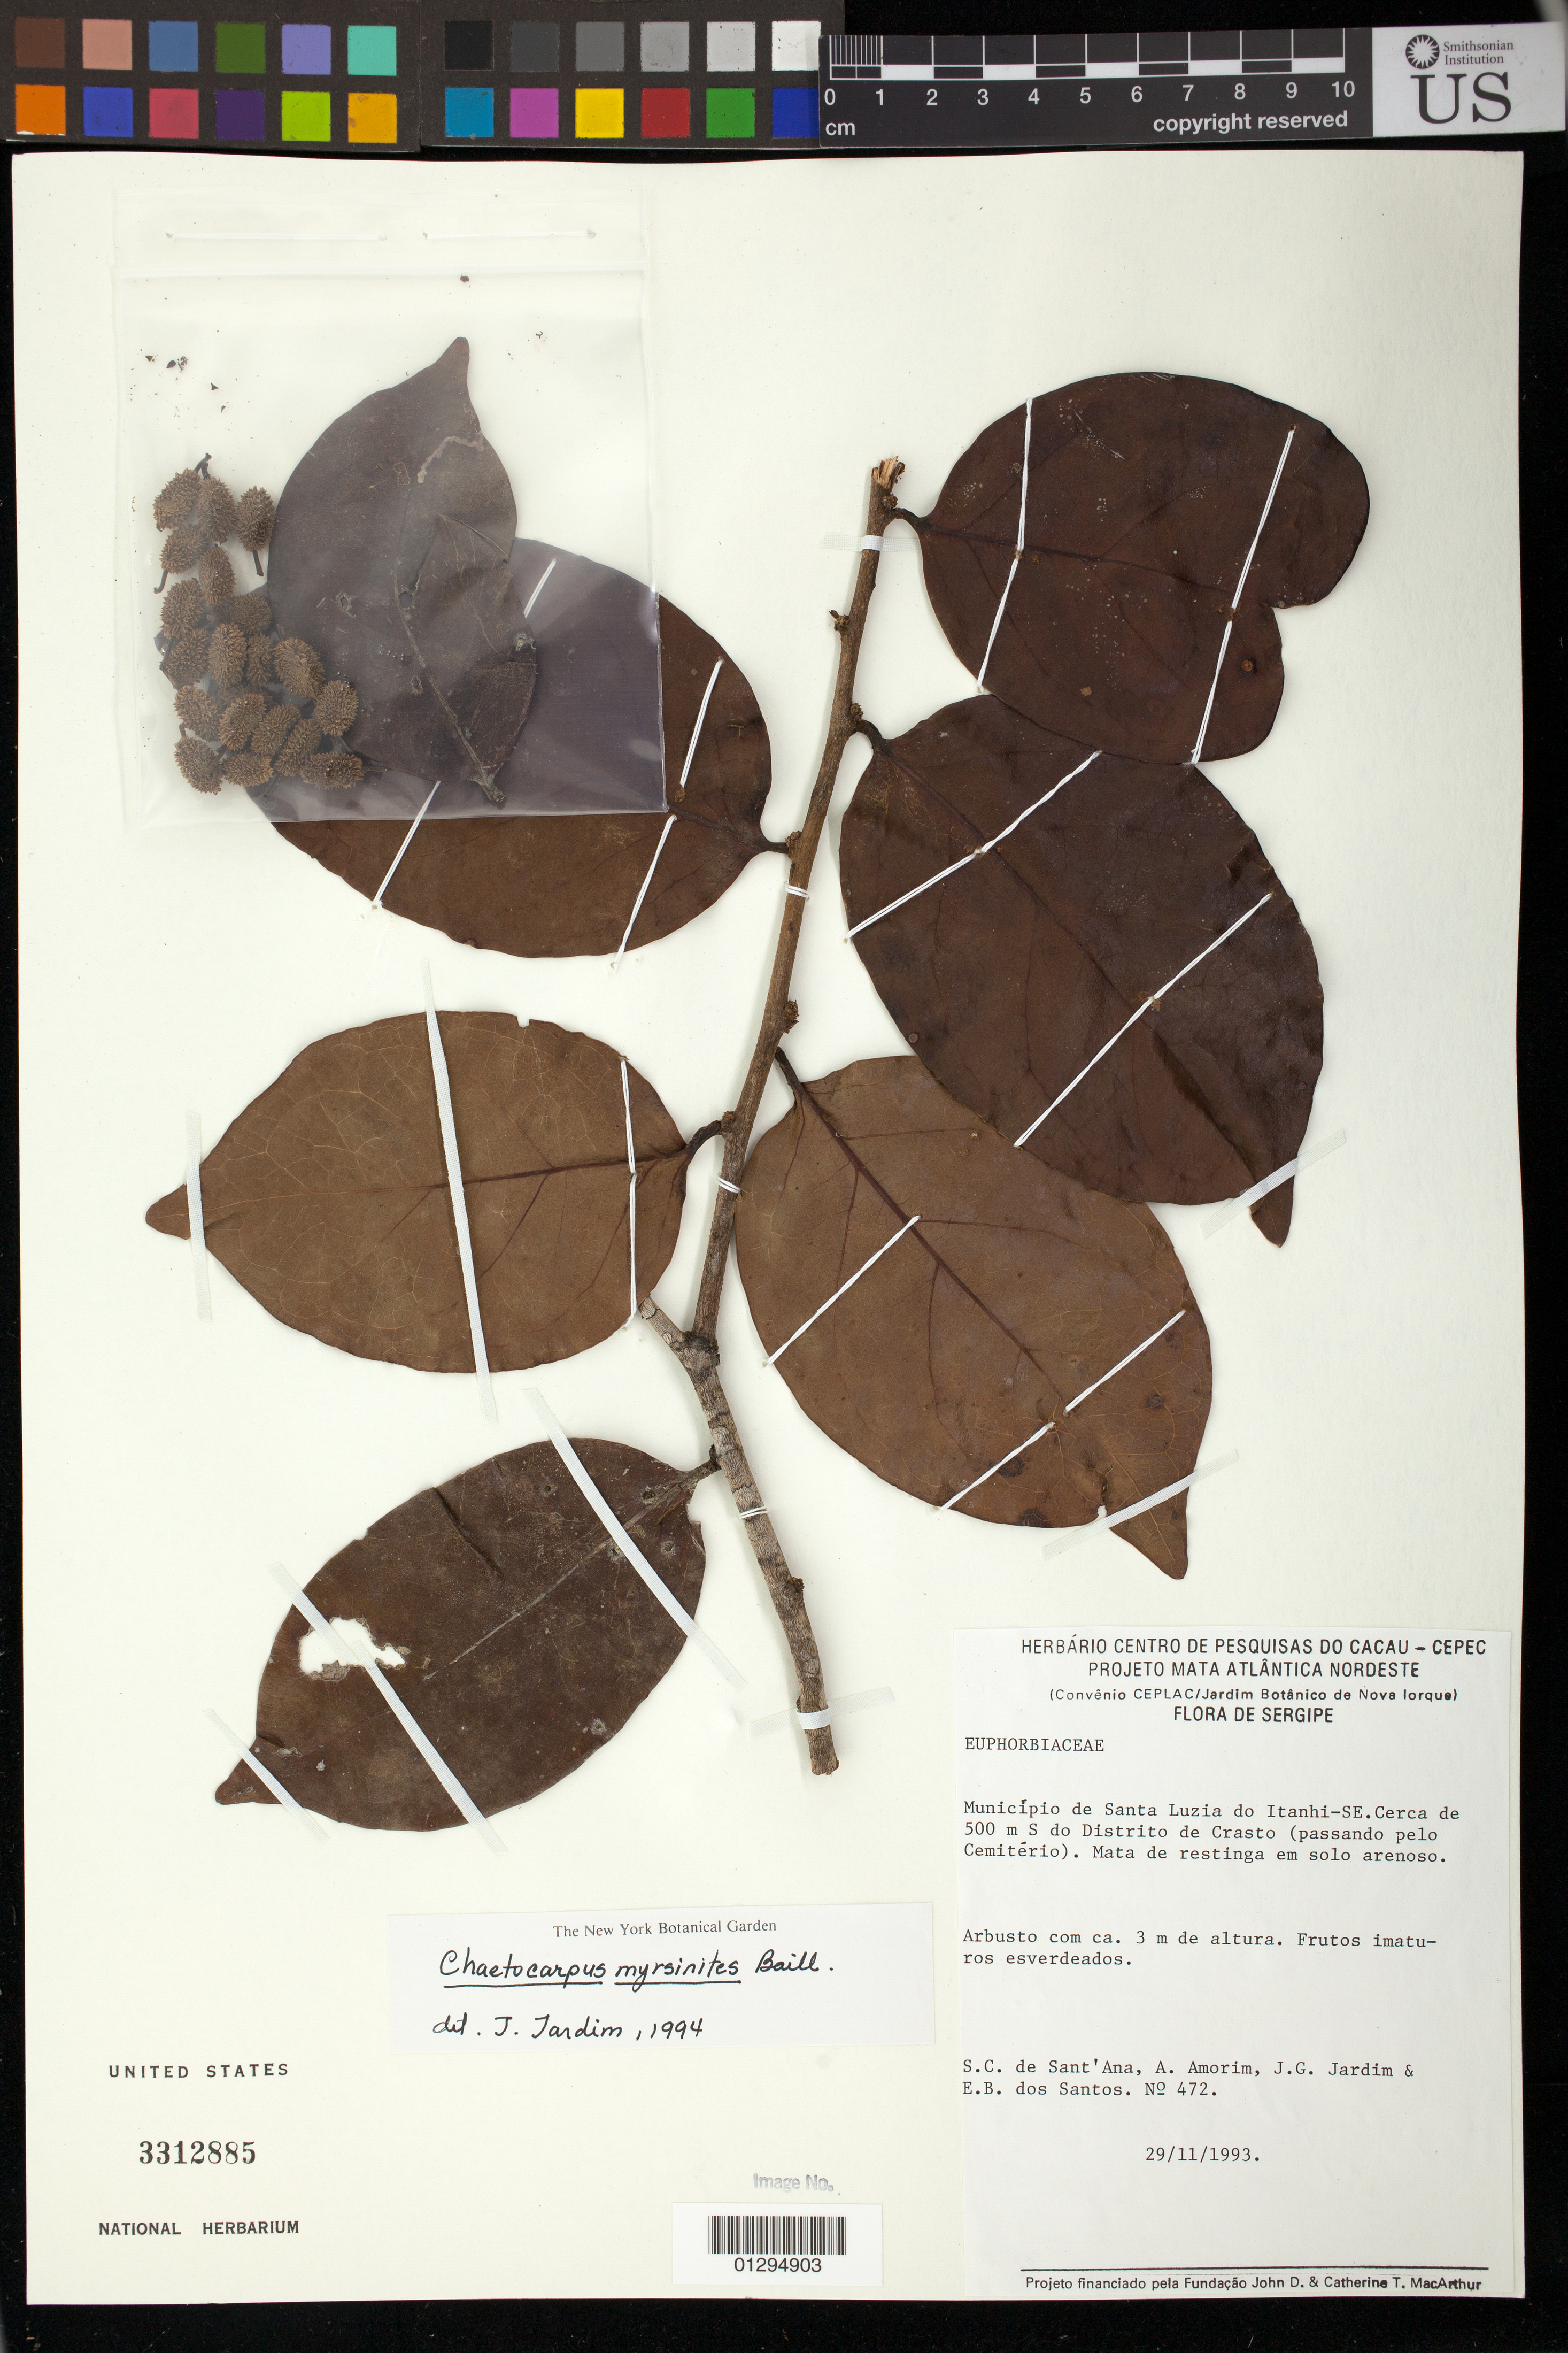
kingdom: Plantae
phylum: Tracheophyta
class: Magnoliopsida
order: Malpighiales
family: Peraceae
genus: Chaetocarpus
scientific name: Chaetocarpus myrsinites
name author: Baill.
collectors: S. C. Sant'Ana, A. M. Amorim, J. Jardim & E. B. Santos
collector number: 472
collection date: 1993-11-29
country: Brazil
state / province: Sergipe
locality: Município de Santa Luzia do Itanhi-SE. Cerca de 500 m S do Distrito de Crasto (passando pelo Cemitério). Mata de restinga em solo arenoso.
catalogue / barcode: US 3312885